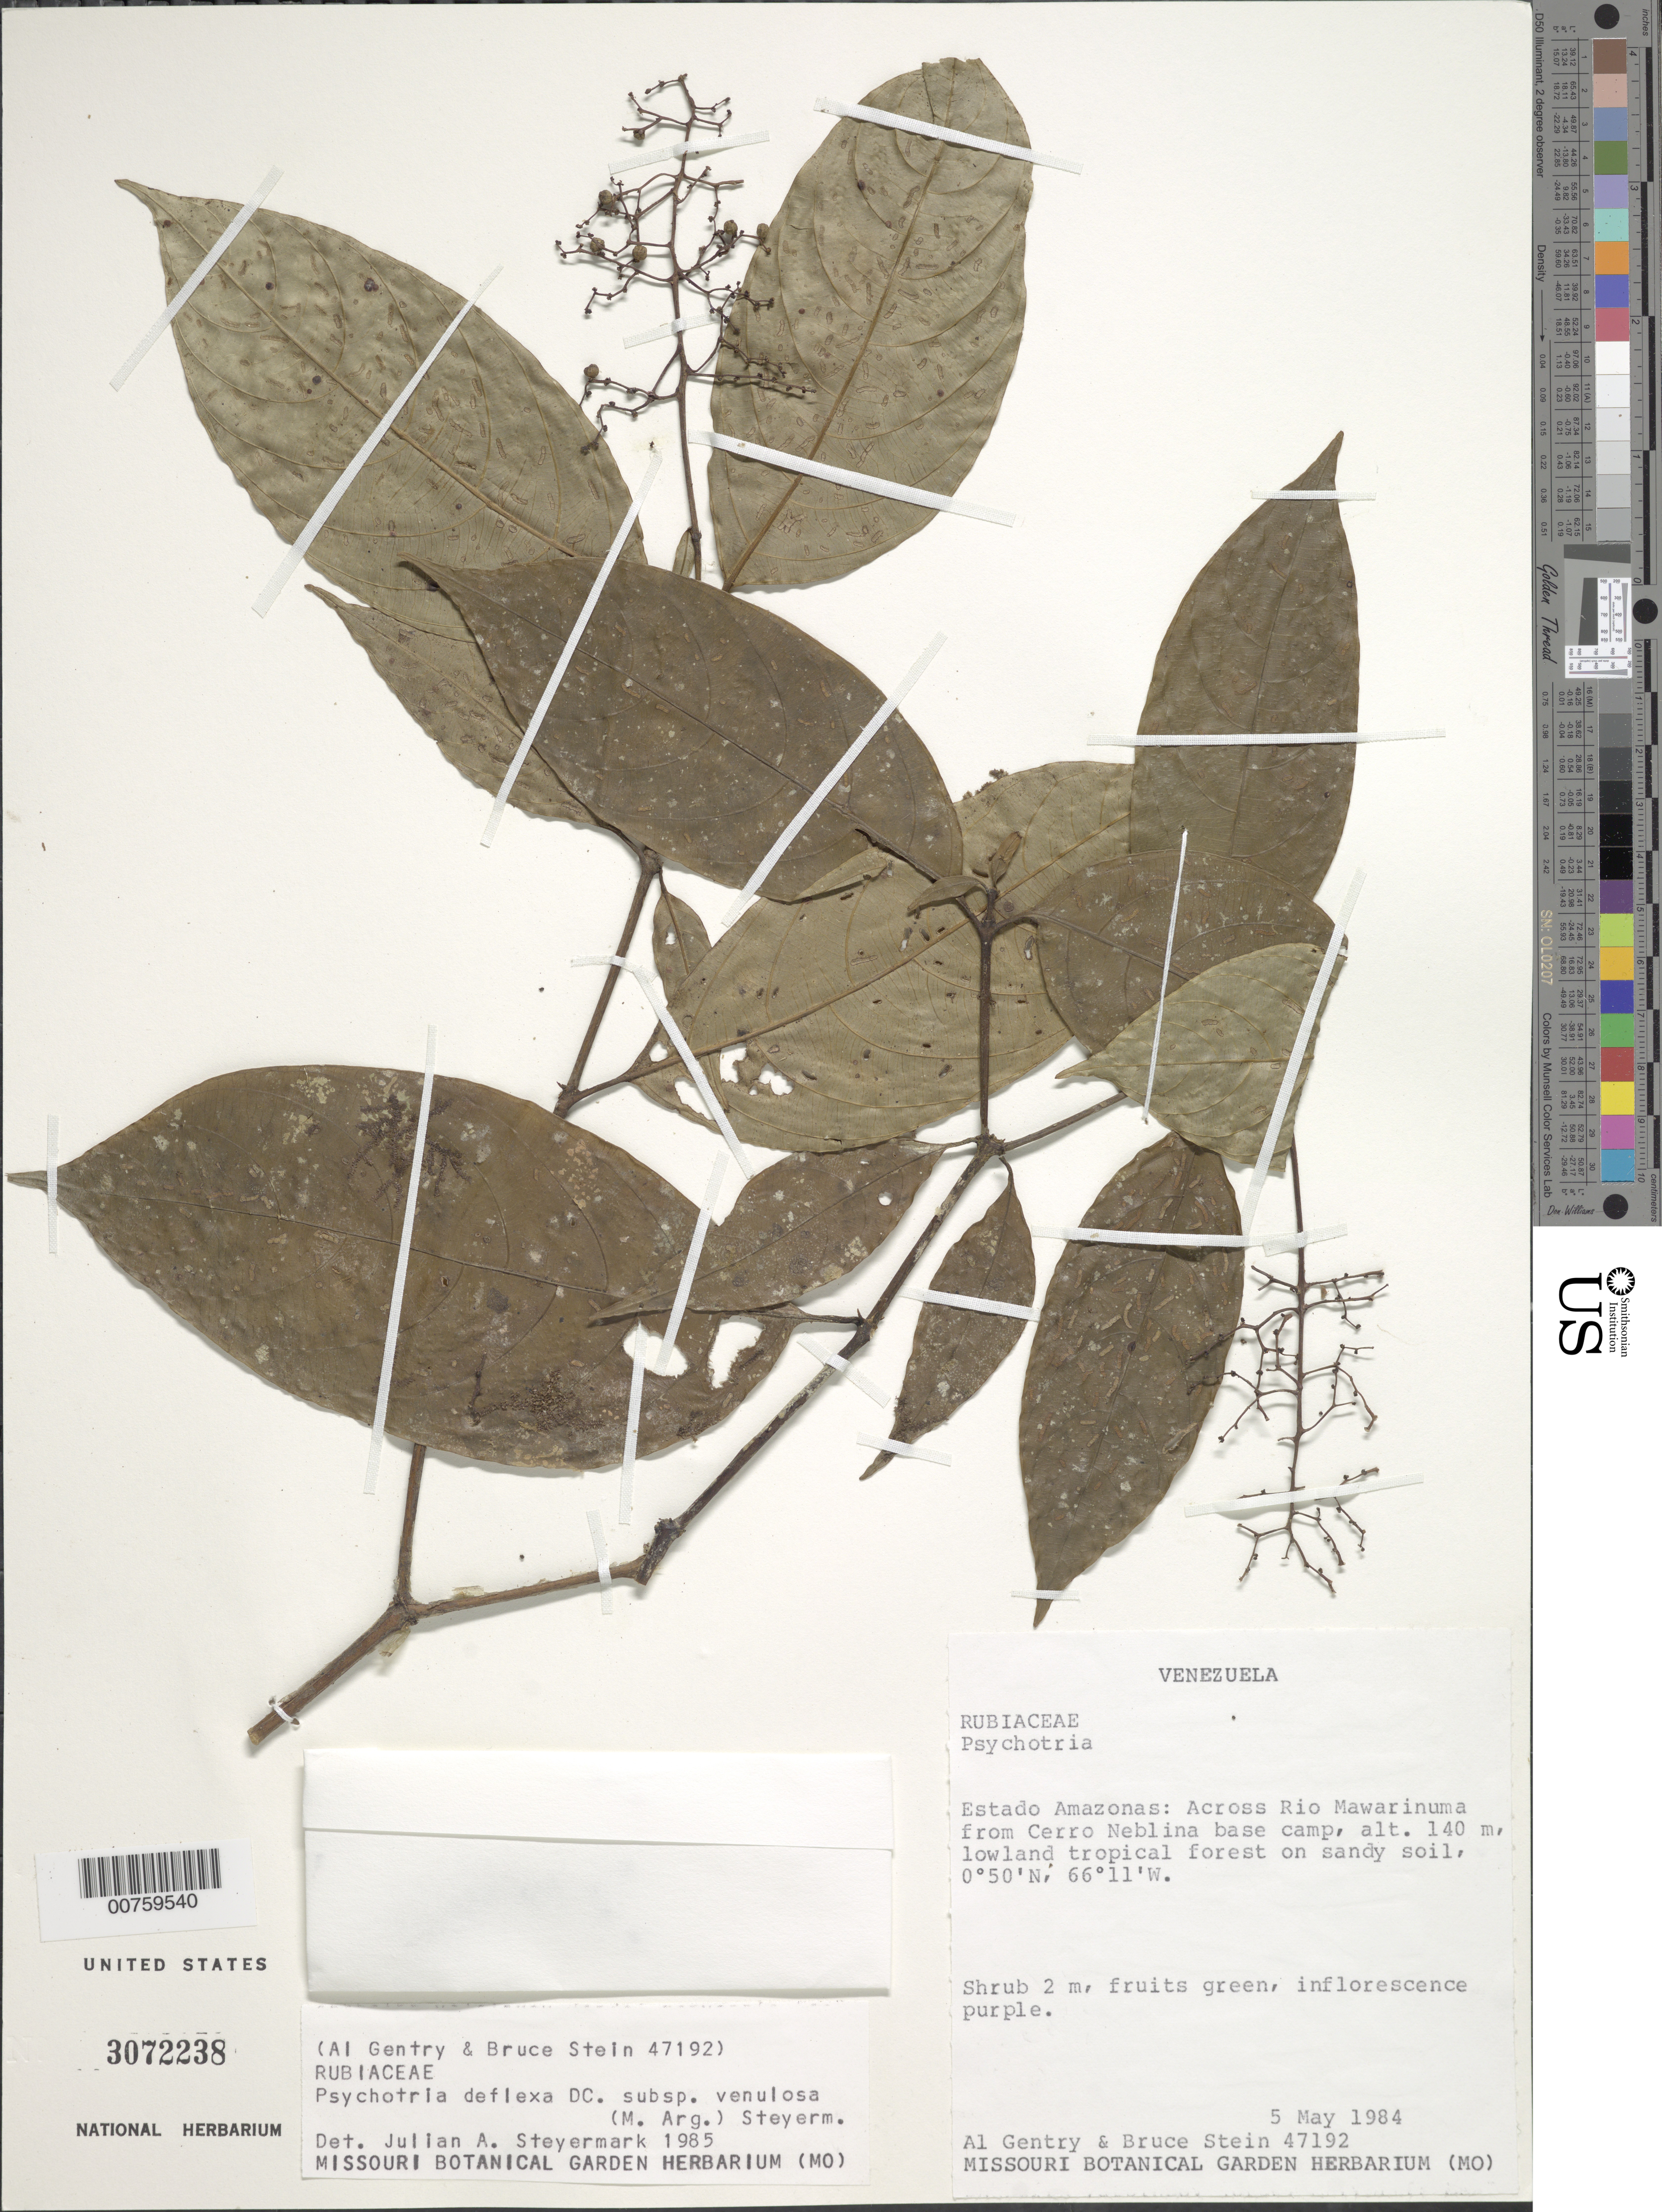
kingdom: Plantae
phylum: Tracheophyta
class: Magnoliopsida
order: Gentianales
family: Rubiaceae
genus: Psychotria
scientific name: Psychotria deflexa subsp. venulosa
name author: (Müll. Arg.) Steyerm.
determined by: Steyermark, Julian A., (VEN)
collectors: A. H. Gentry & B. Stein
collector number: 47192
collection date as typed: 5-May-84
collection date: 1984-05-05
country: Venezuela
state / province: Amazonas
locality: Río Mawarinuma, across from Cerro de La Neblina Base Camp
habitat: Lowland forest on sandy soil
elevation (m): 140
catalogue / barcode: US 3072238